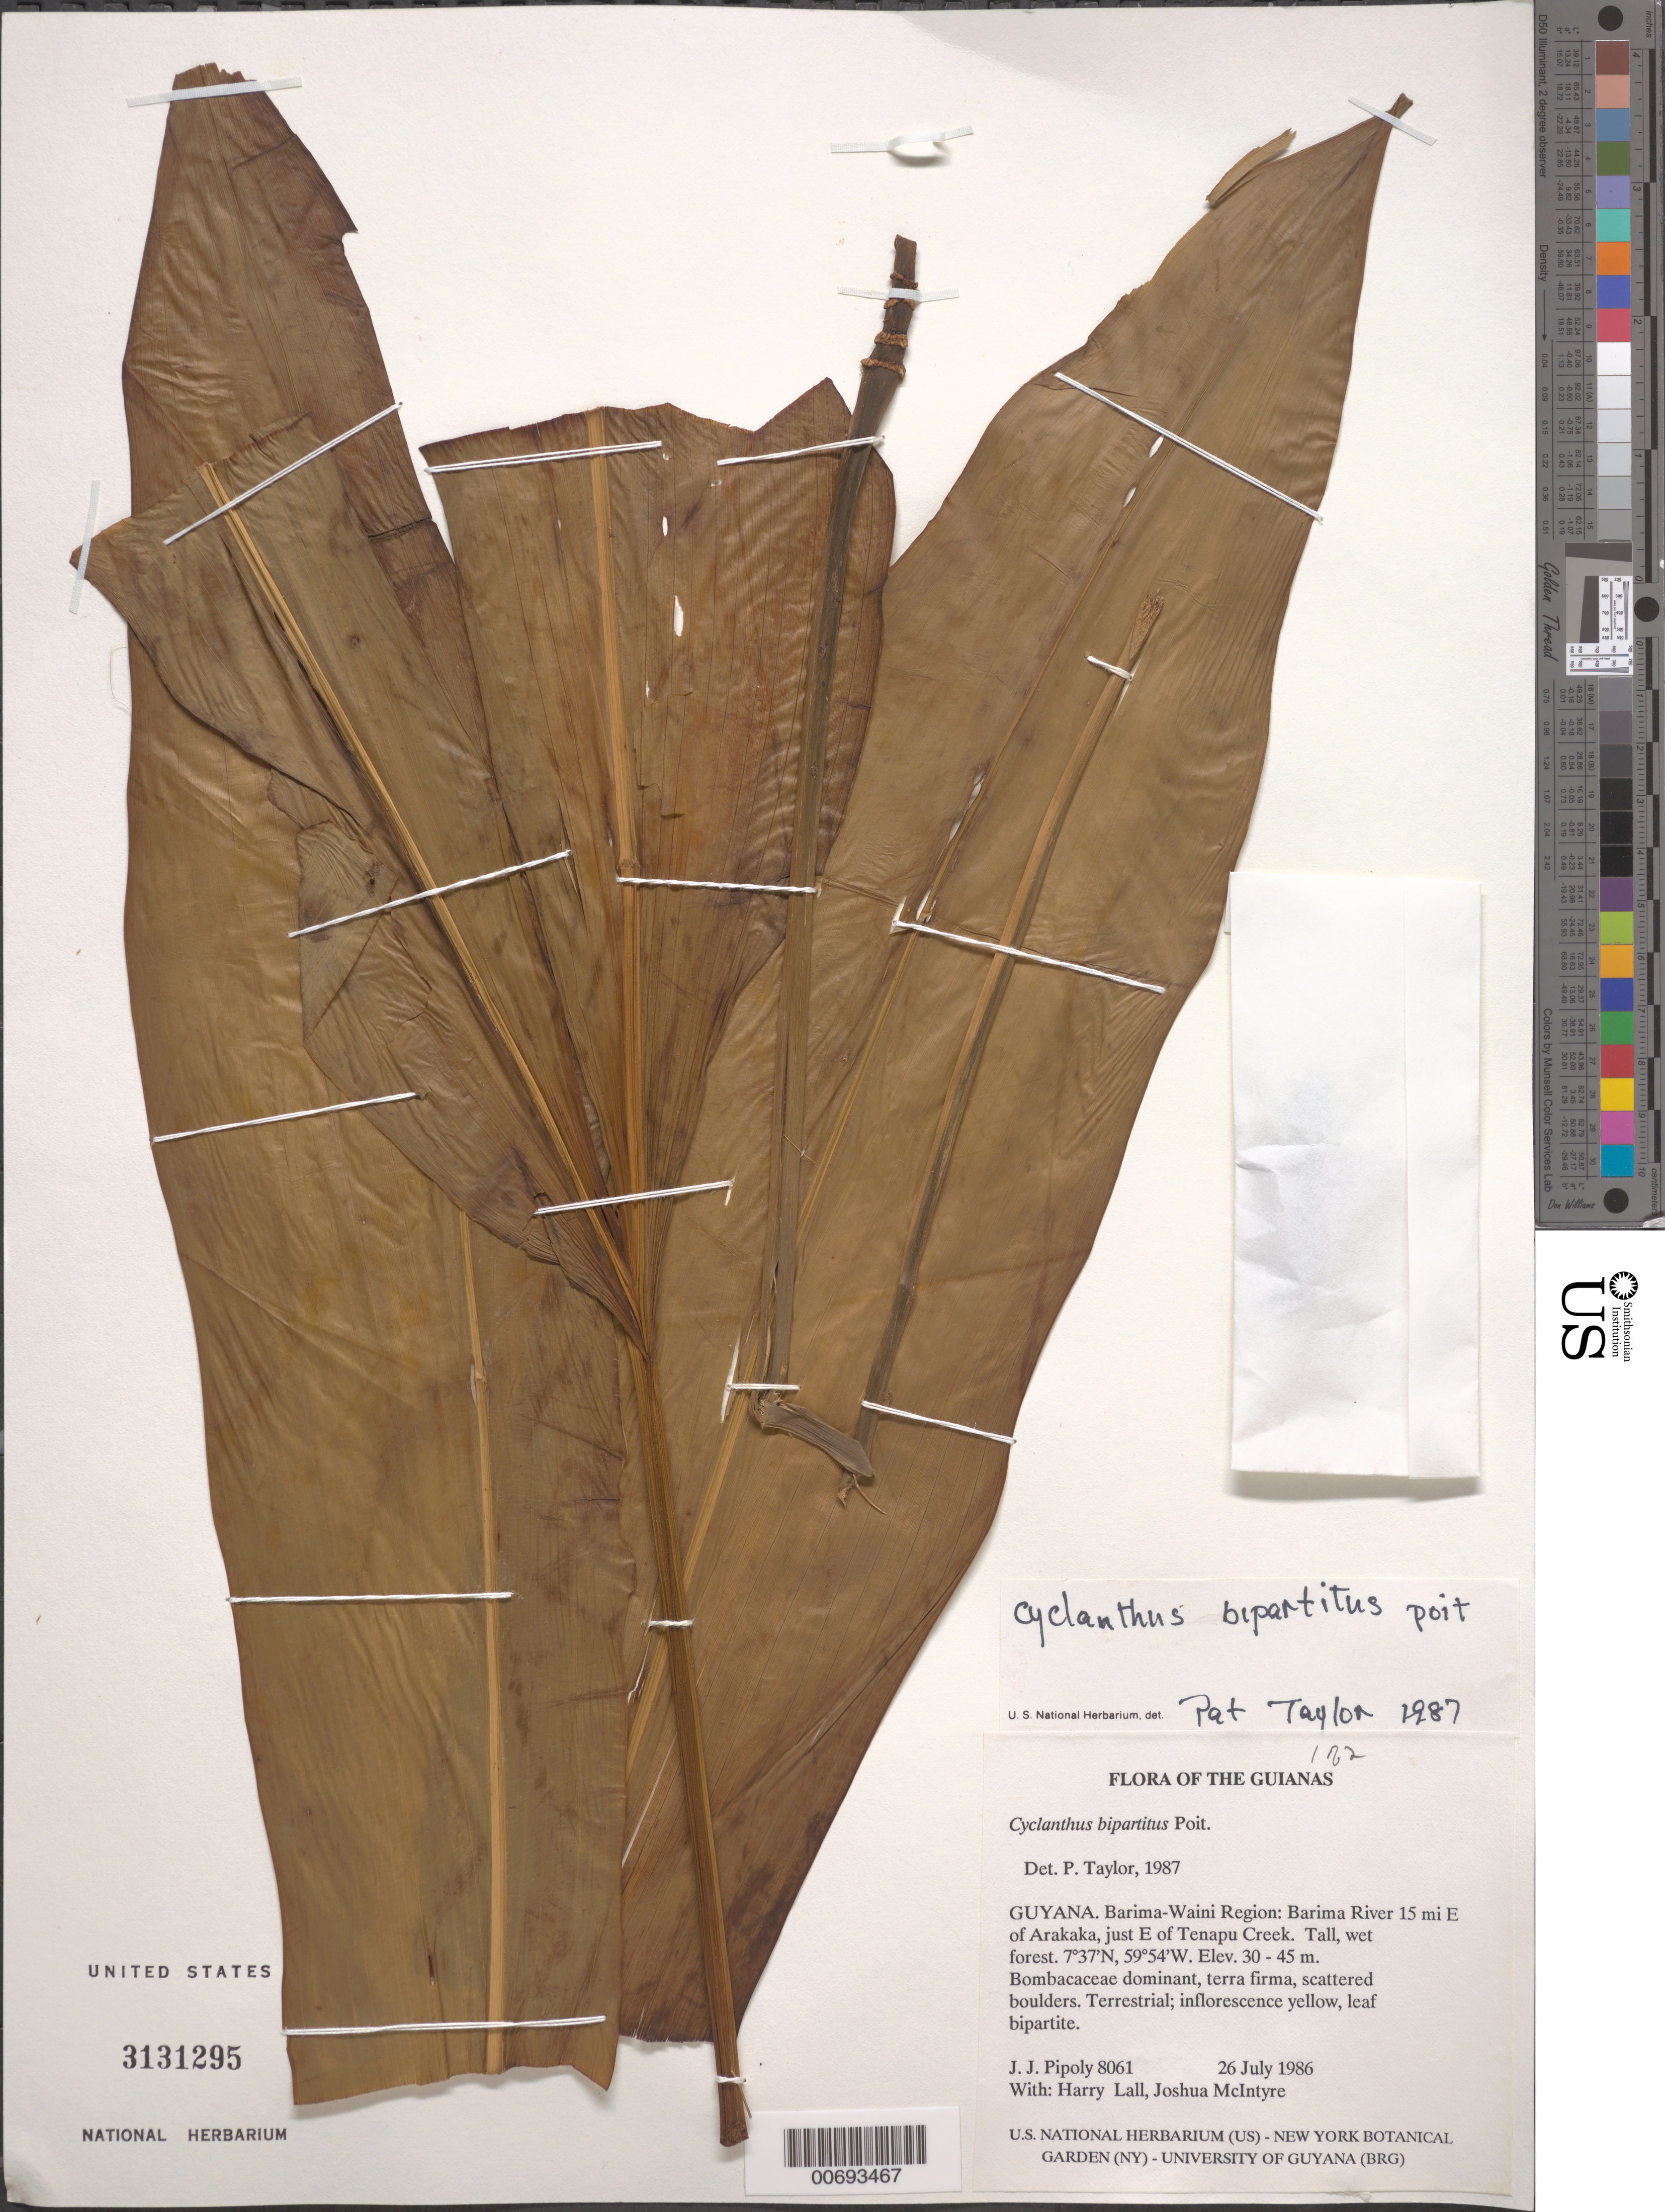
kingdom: Plantae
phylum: Tracheophyta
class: Liliopsida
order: Pandanales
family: Cyclanthaceae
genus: Cyclanthus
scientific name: Cyclanthus bipartitus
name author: Poit. ex A. Rich.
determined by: Taylor, P.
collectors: J. J. Pipoly, H. Lall & J. Mcintyre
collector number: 8061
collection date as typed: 26 July 1986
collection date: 1986-07-26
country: Guyana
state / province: Barima-Waini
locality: Barima River 15 mi E of Arakaka, just E of Tenapu Creek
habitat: Tall, wet forest. Bombacaceae dominant, terra firma, scattered boulders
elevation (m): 30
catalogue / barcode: US 3131295